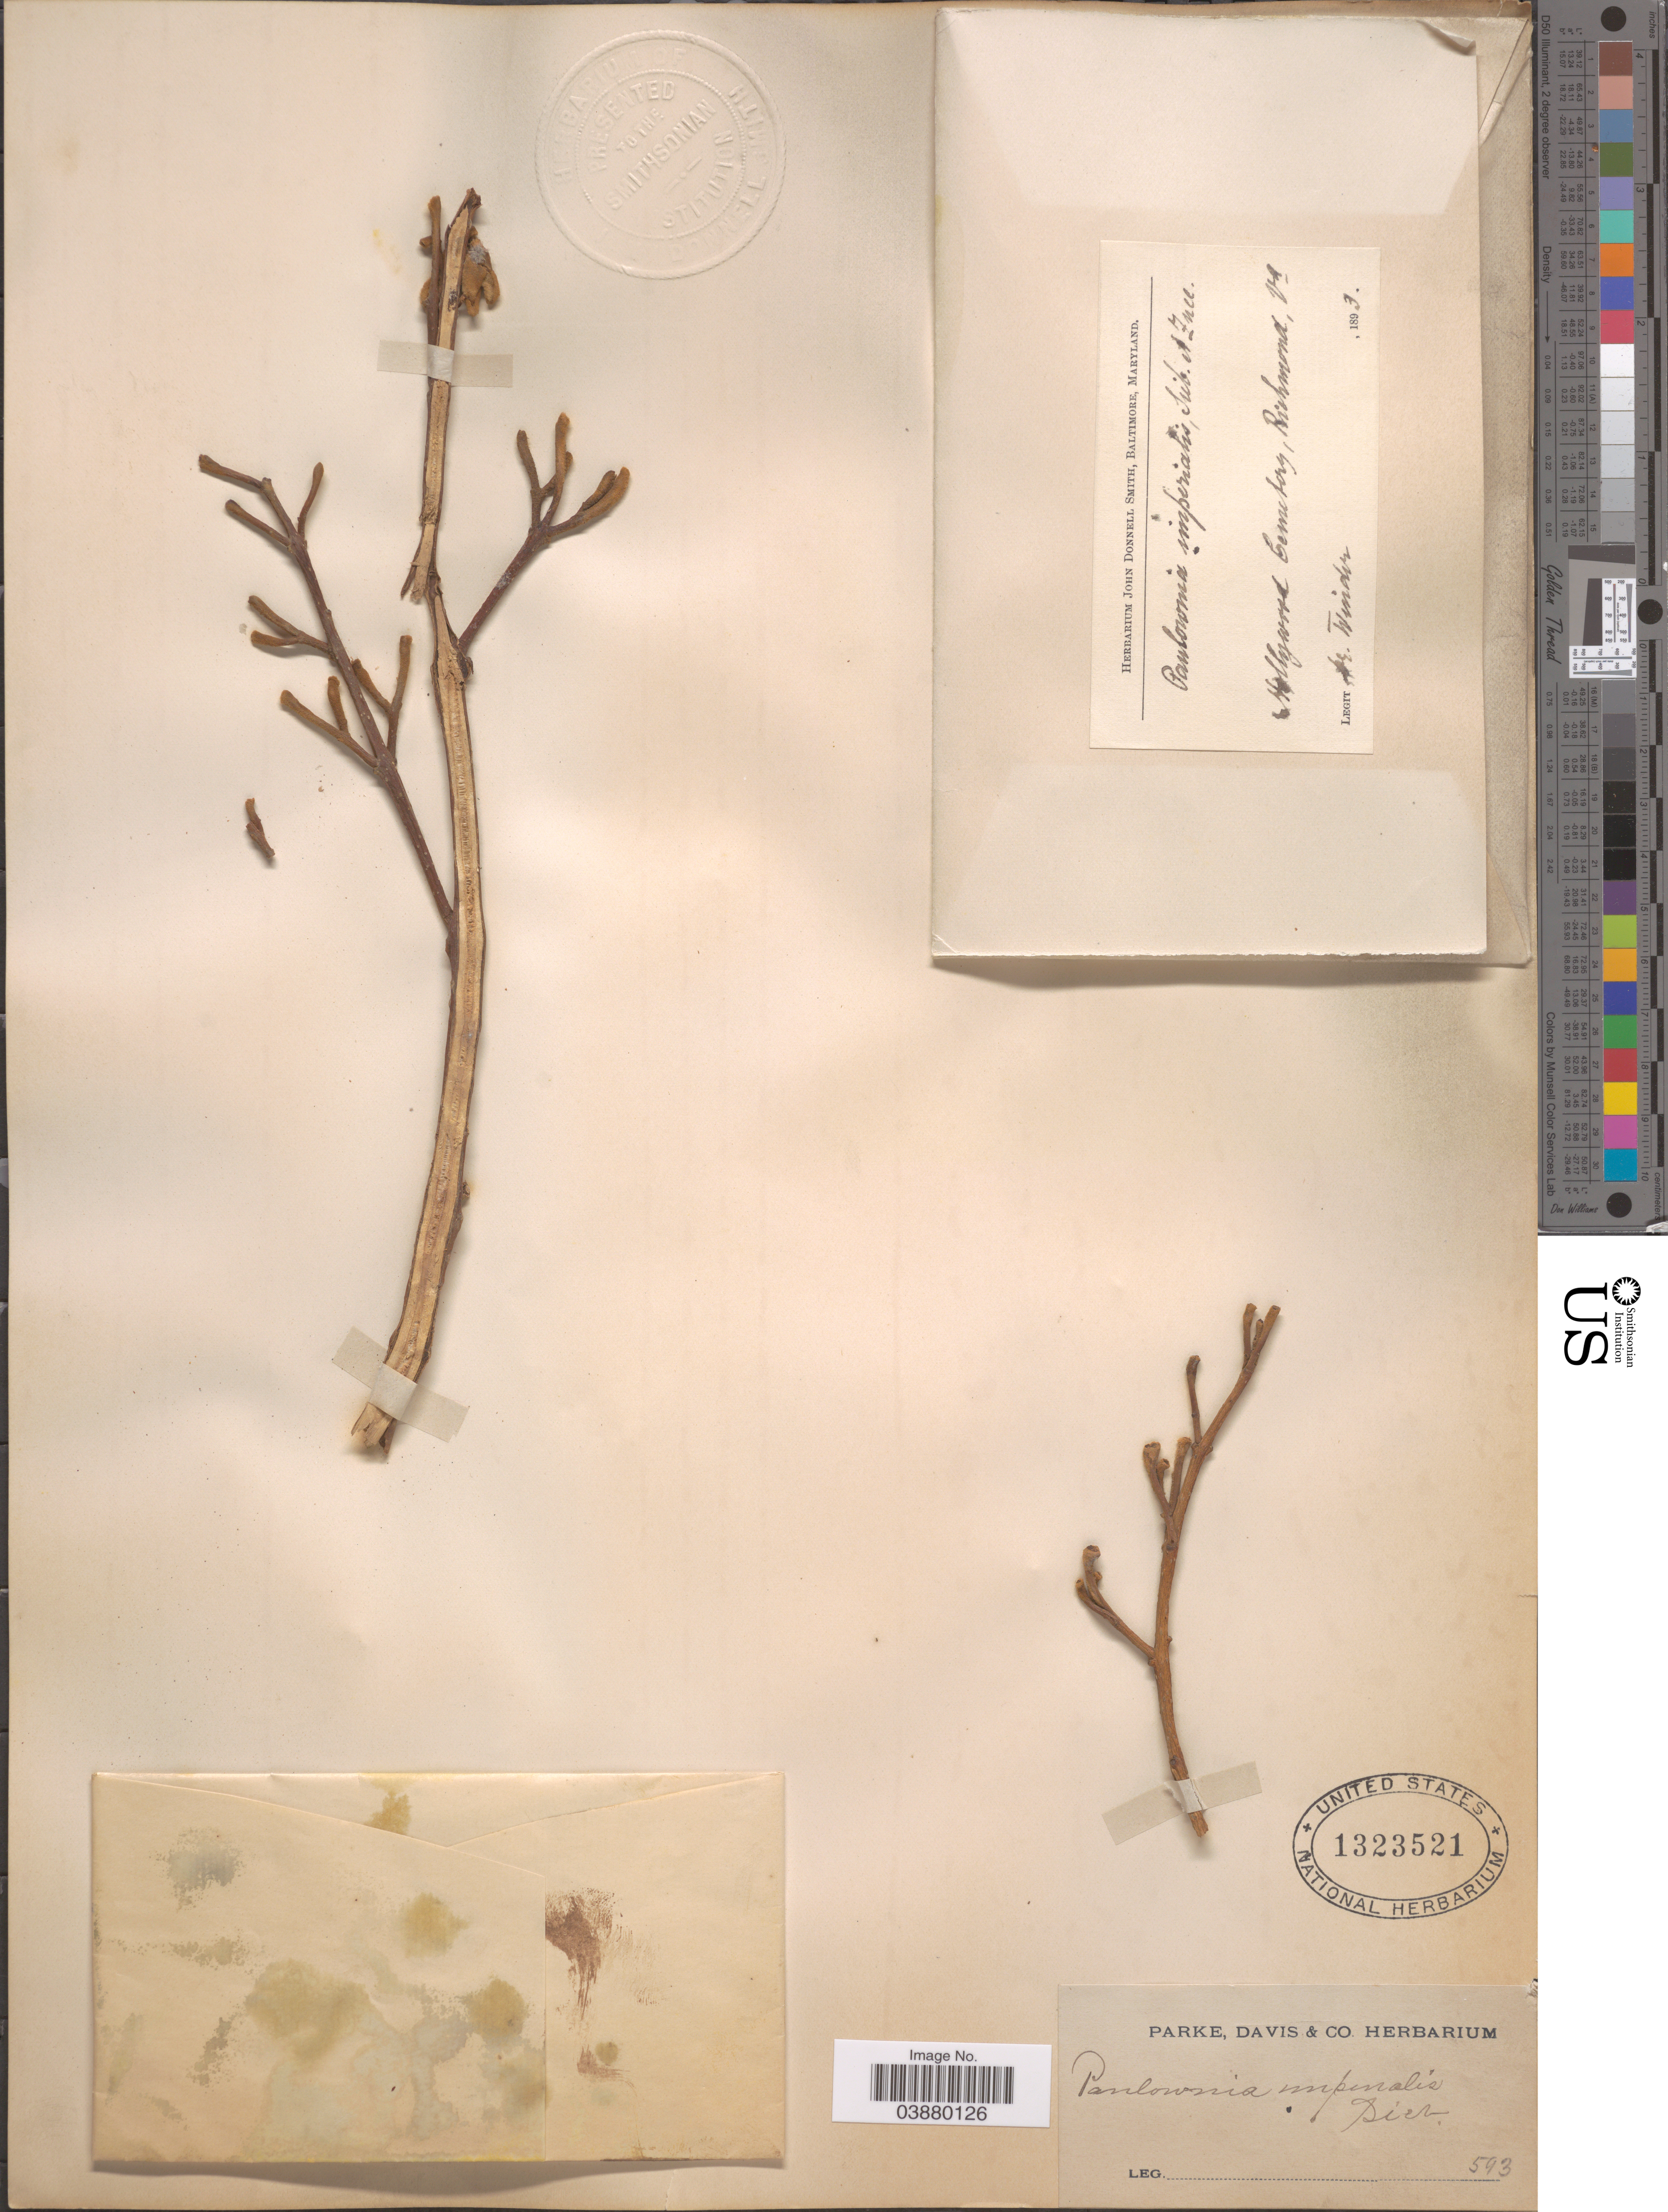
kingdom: Plantae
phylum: Tracheophyta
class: Magnoliopsida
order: Lamiales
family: Paulowniaceae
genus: Paulownia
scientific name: Paulownia tomentosa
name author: (Thunb.) Siebold & Zucc. ex Steud.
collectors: Winder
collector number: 593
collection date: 1893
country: United States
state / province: Virginia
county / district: City of Richmond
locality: Hollywood Cemetery, Richmond.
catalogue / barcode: US 1323521